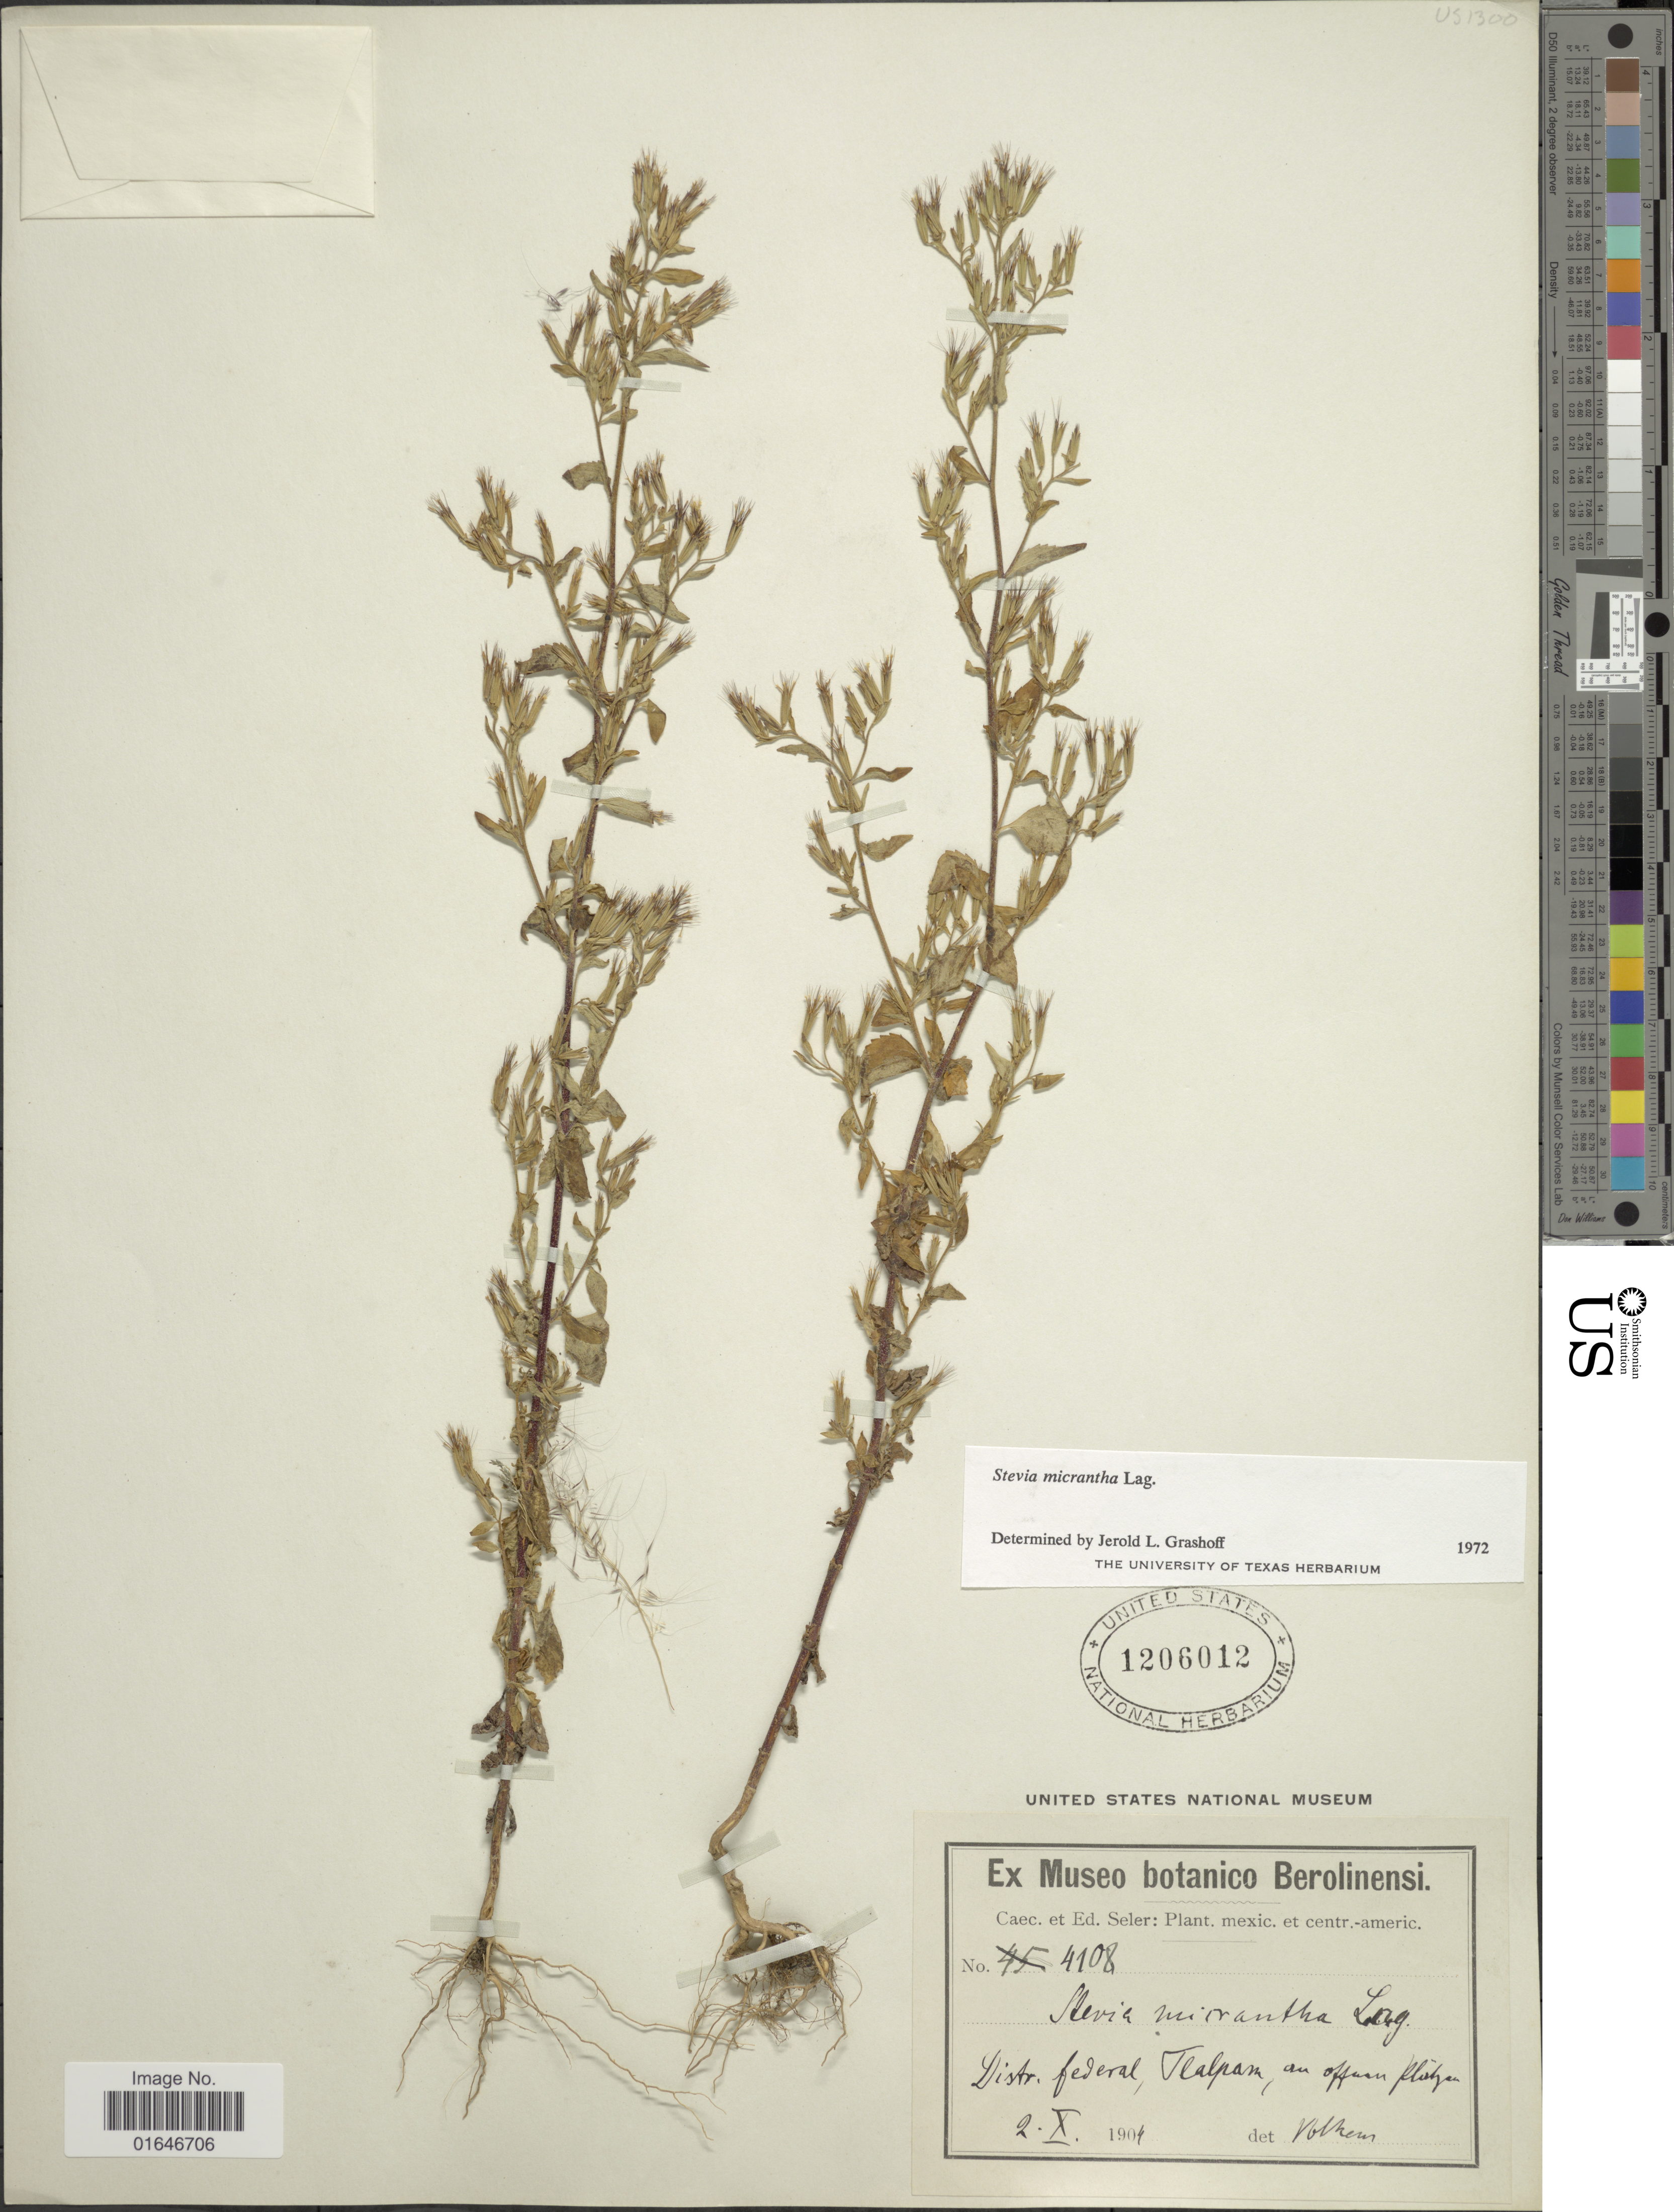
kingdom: Plantae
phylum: Tracheophyta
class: Magnoliopsida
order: Asterales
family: Asteraceae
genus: Stevia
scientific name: Stevia micrantha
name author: Lag.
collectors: ex Caec. et Ed Seler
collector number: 4108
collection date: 1904-10-02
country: Mexico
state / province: Distrito Federal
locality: Tlalpam, an offern Plotzen. [interpreted]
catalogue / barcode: US 1206012